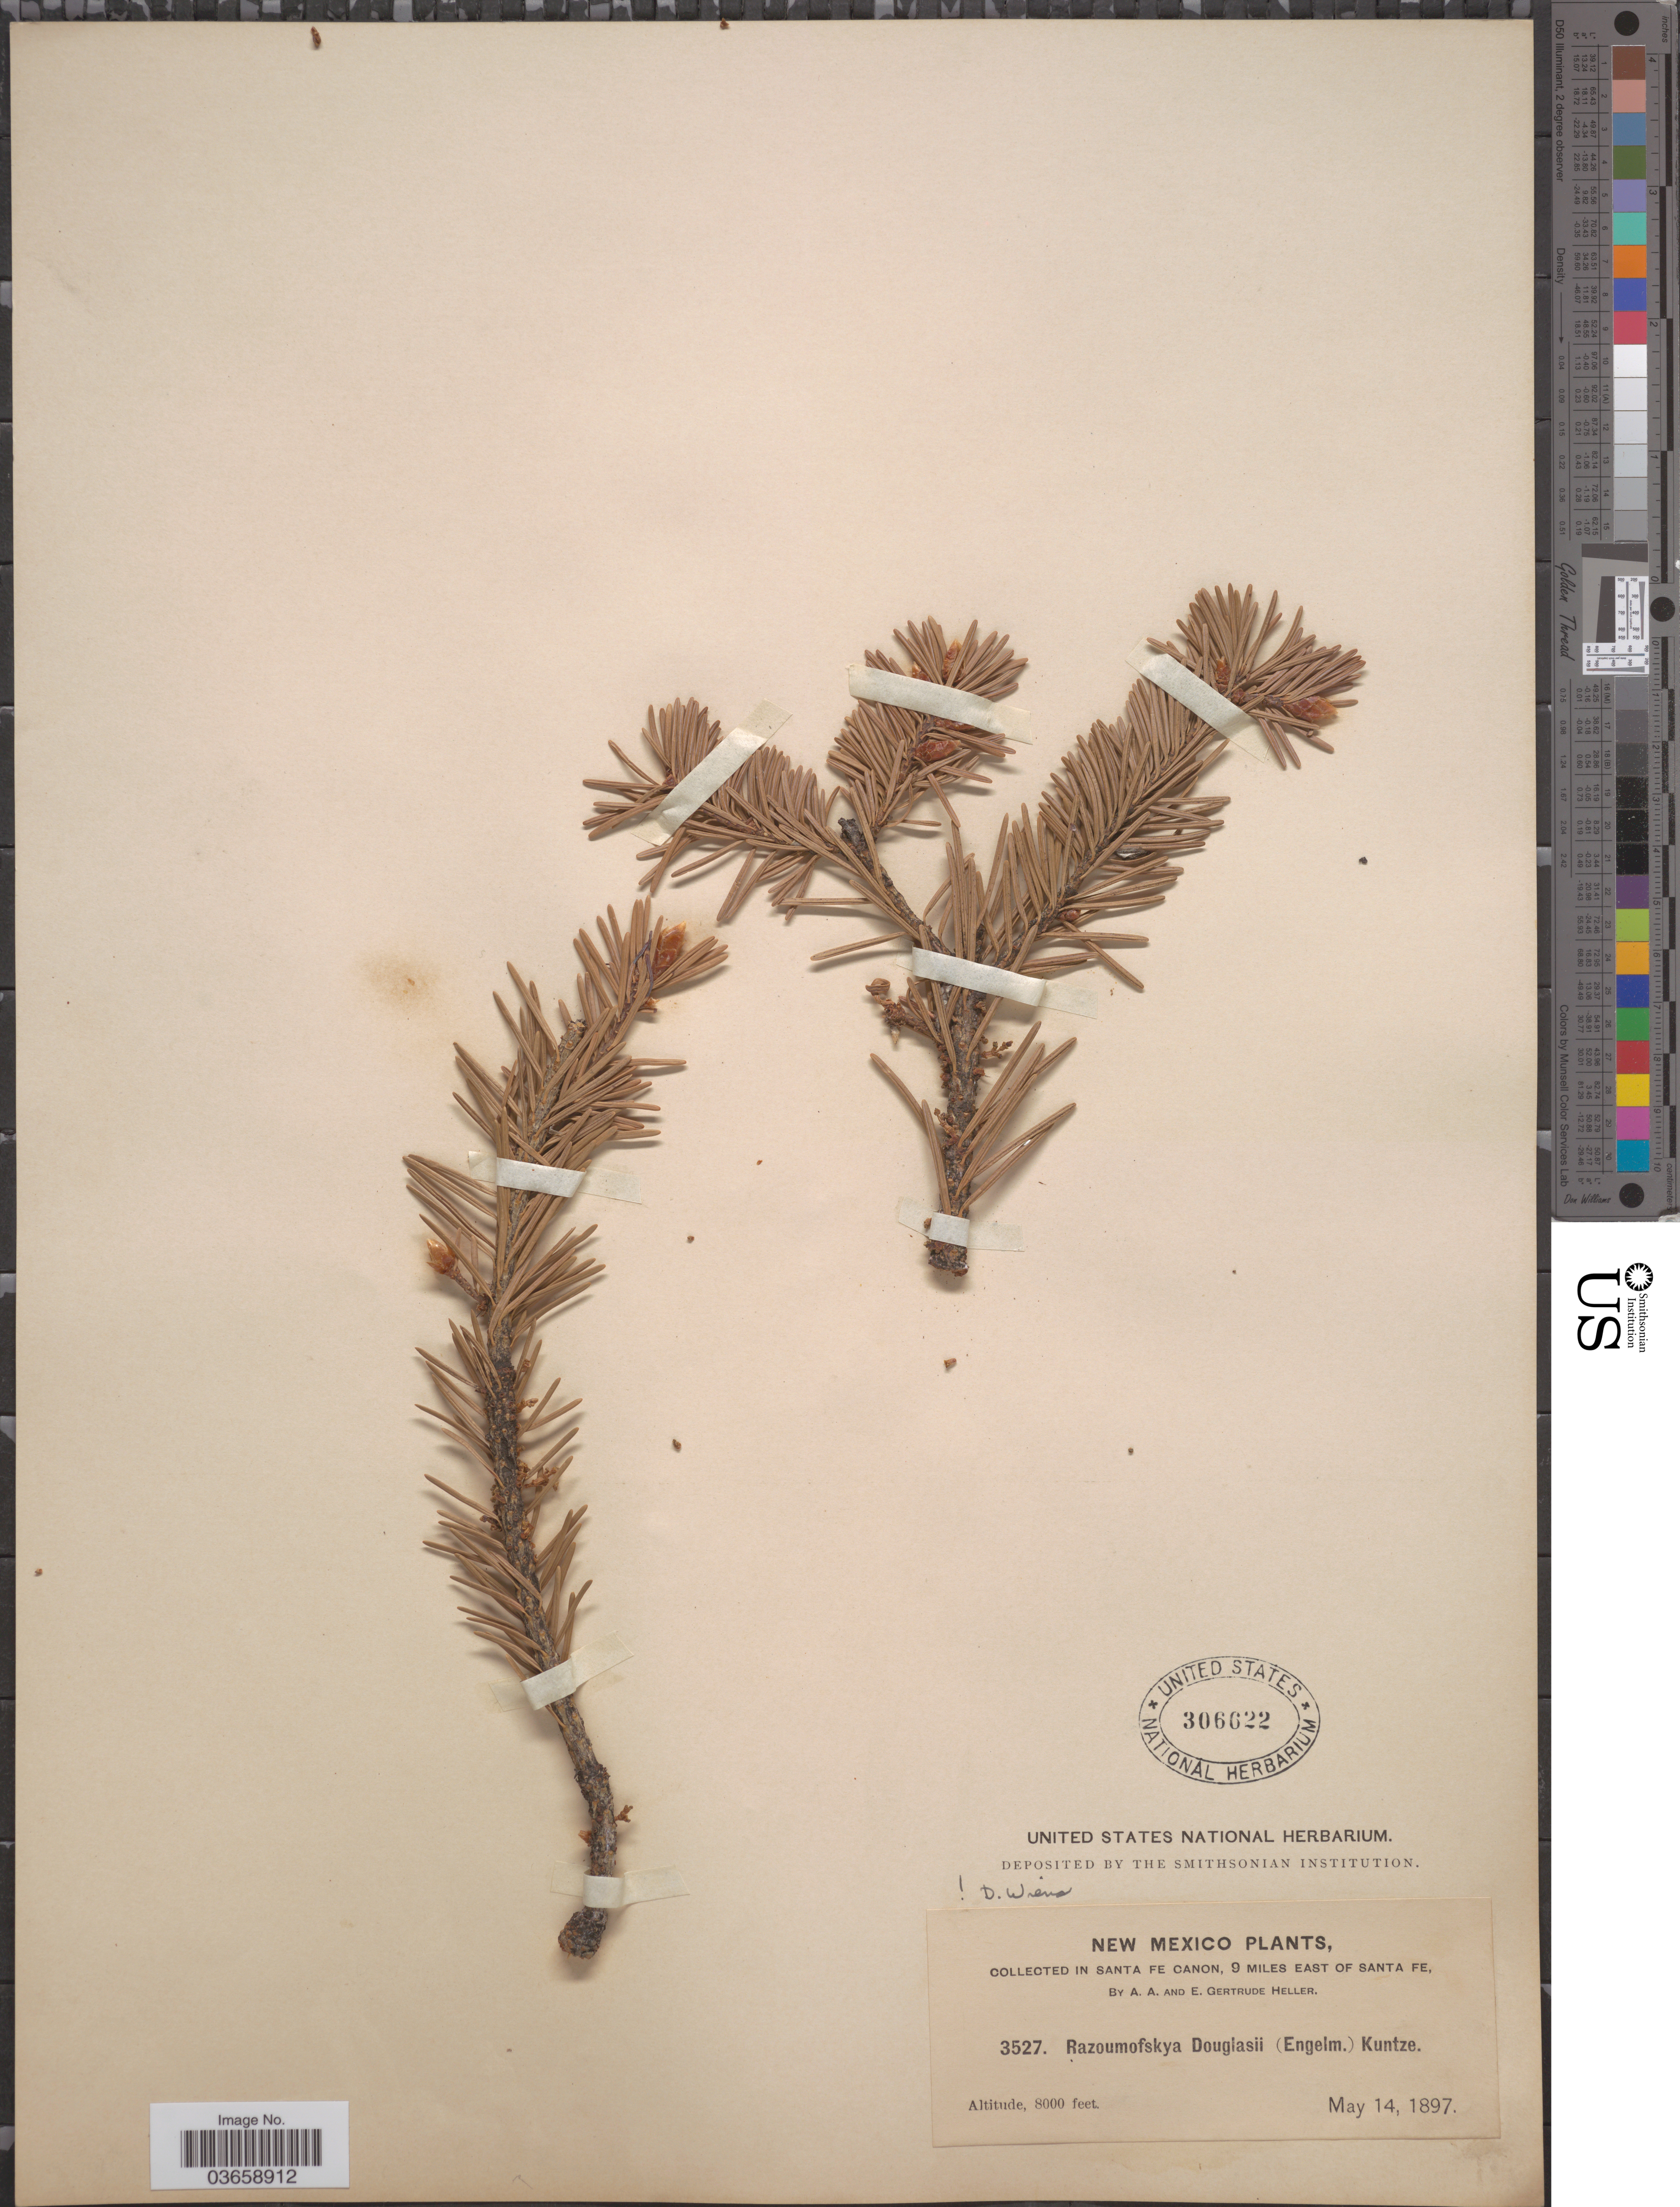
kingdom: Plantae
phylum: Tracheophyta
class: Magnoliopsida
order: Santalales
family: Viscaceae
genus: Arceuthobium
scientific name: Arceuthobium douglasii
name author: Engelm. in G.M. Wheeler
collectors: A. A. Heller & E. G. Heller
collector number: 3527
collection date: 1897-05-14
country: United States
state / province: New Mexico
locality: In Santa Fe Canon, 9 miles east of Santa Fe.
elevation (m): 2438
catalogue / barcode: US 306622